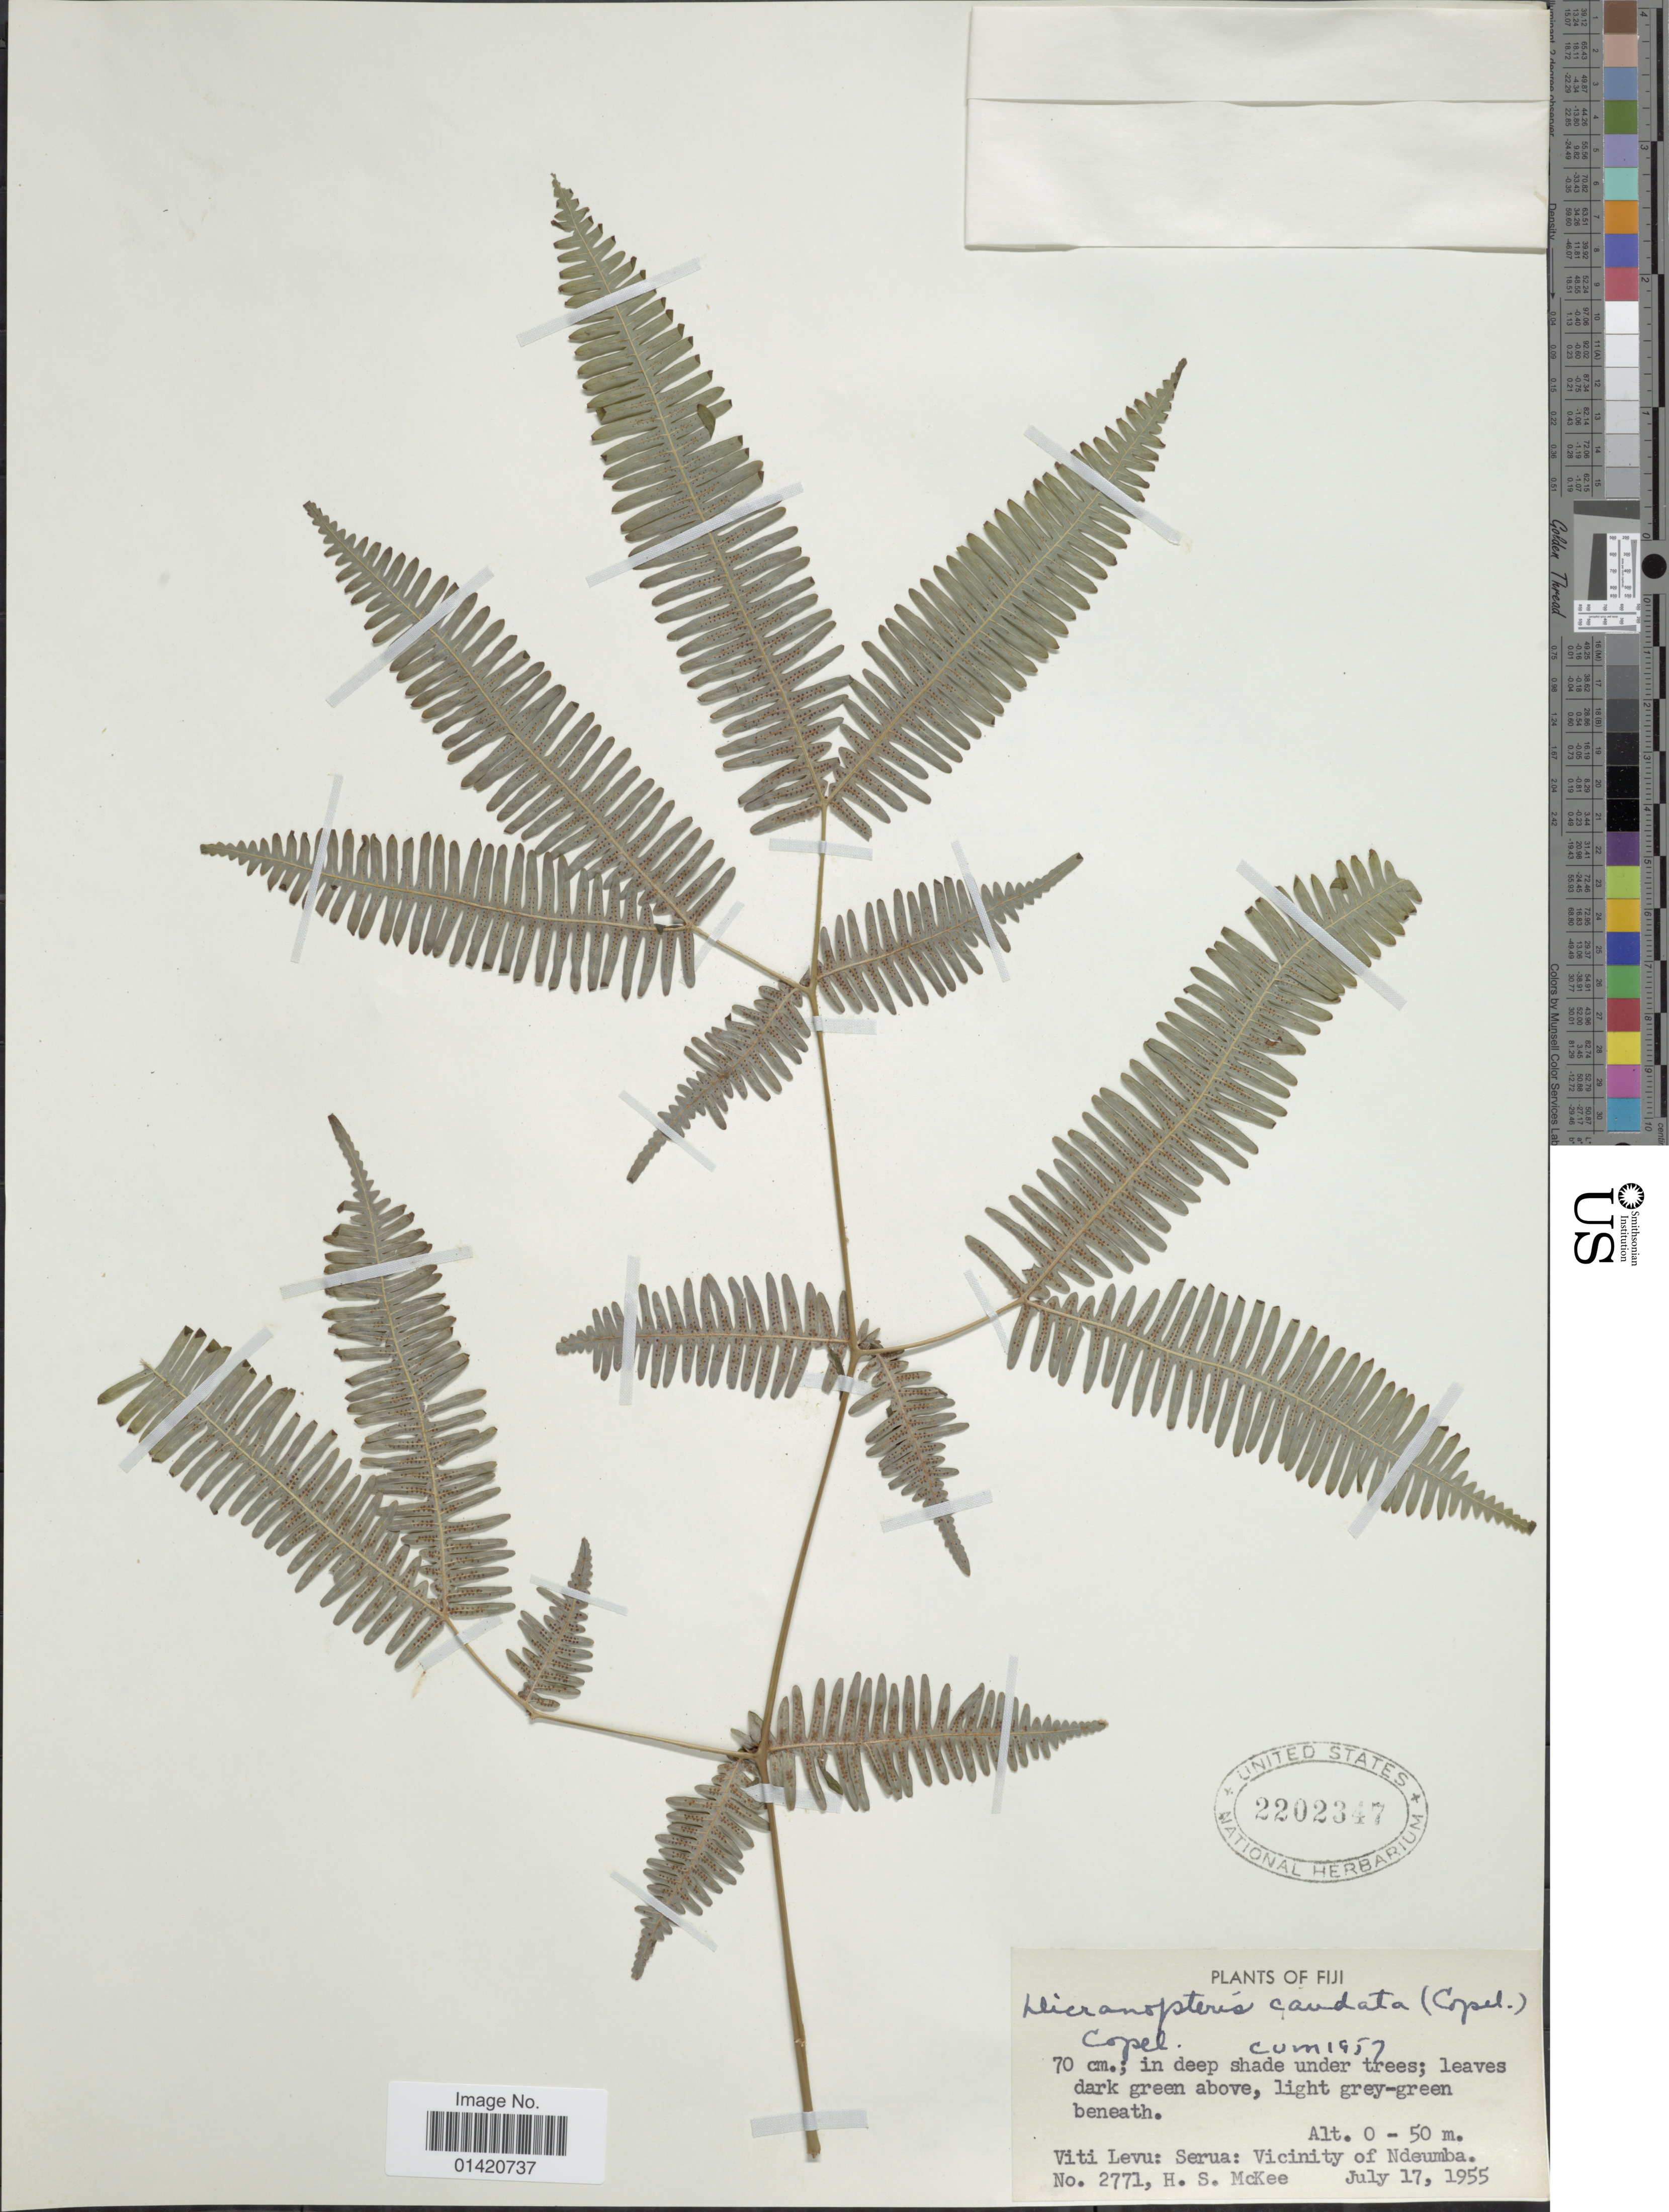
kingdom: Plantae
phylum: Tracheophyta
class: Polypodiopsida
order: Gleicheniales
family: Gleicheniaceae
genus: Dicranopteris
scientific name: Dicranopteris linearis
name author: (Burm. f.) Underw.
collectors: H. S. McKee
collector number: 2771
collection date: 1955-07-17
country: Fiji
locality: Viti Levi: Serua: Vicinity of Ndeumba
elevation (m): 0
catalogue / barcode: US 2202347